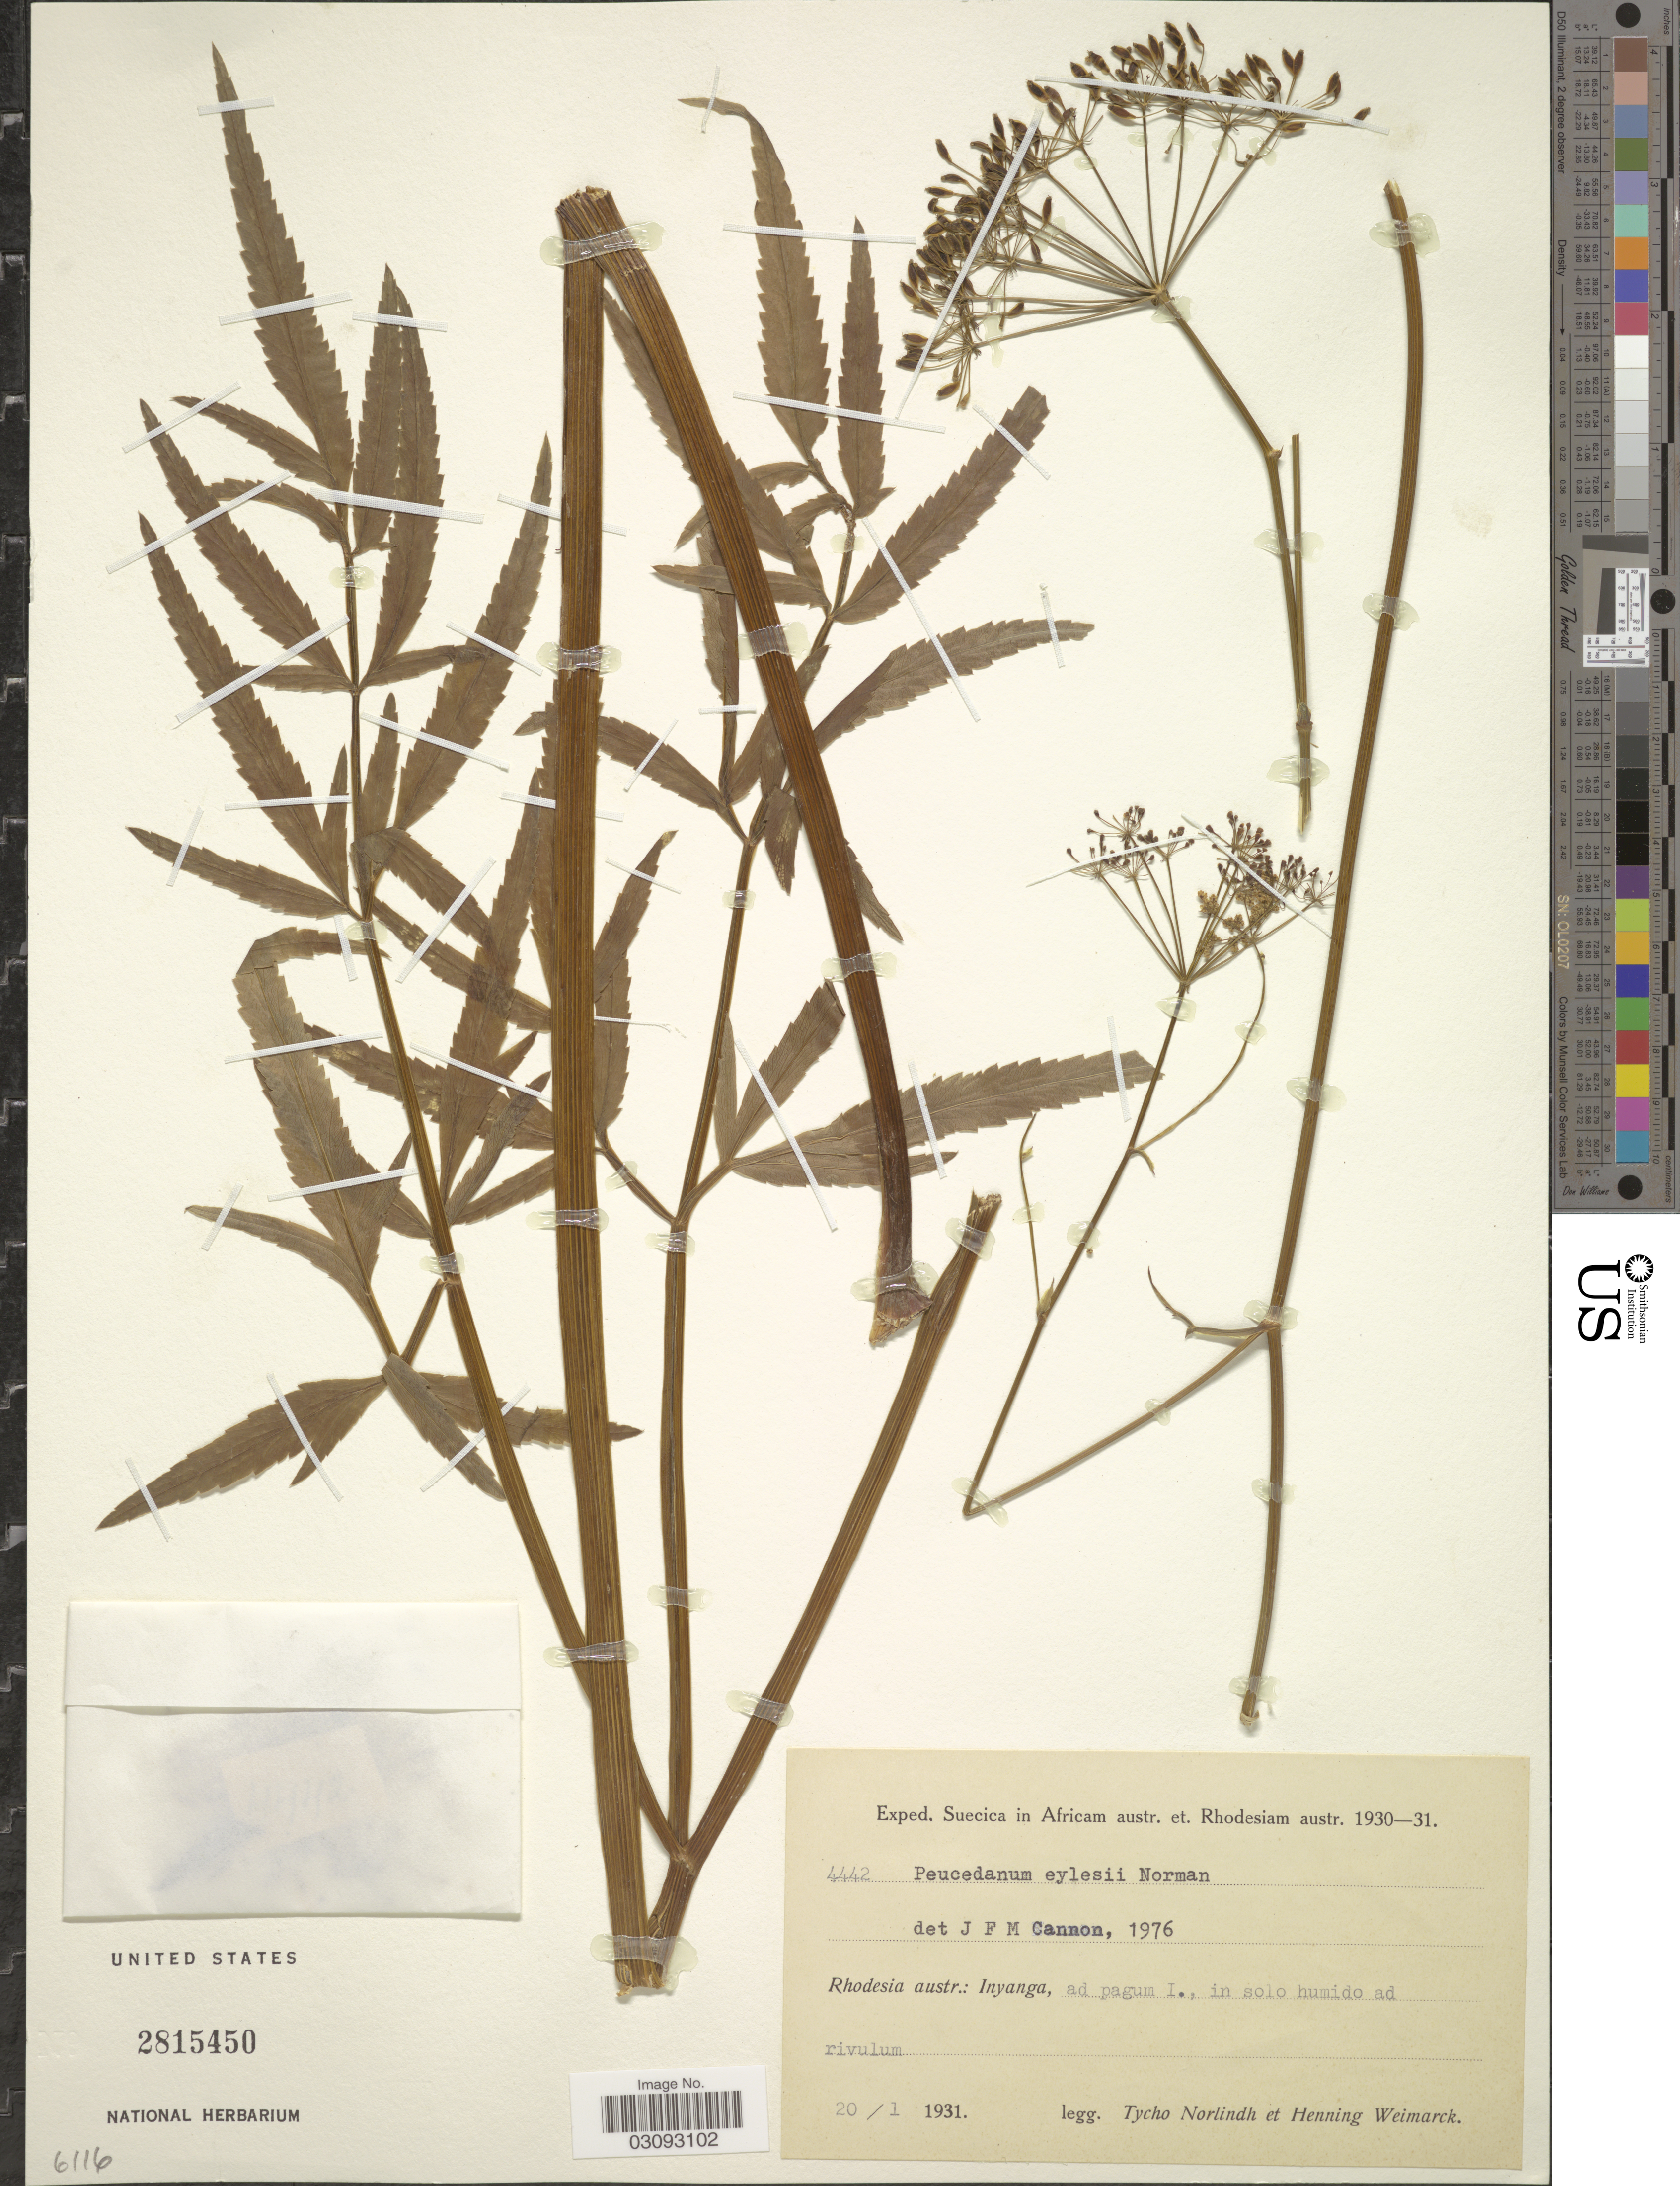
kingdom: Plantae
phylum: Tracheophyta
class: Magnoliopsida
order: Apiales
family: Apiaceae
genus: Peucedanum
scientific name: Peucedanum eylesii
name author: C. Norman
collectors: N. T. Norlindh & H. Weimarck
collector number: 4442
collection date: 1931-01-20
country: Zimbabwe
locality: Rhodesia austr.: Inyanga, ad pagum I.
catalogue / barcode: US 2815450